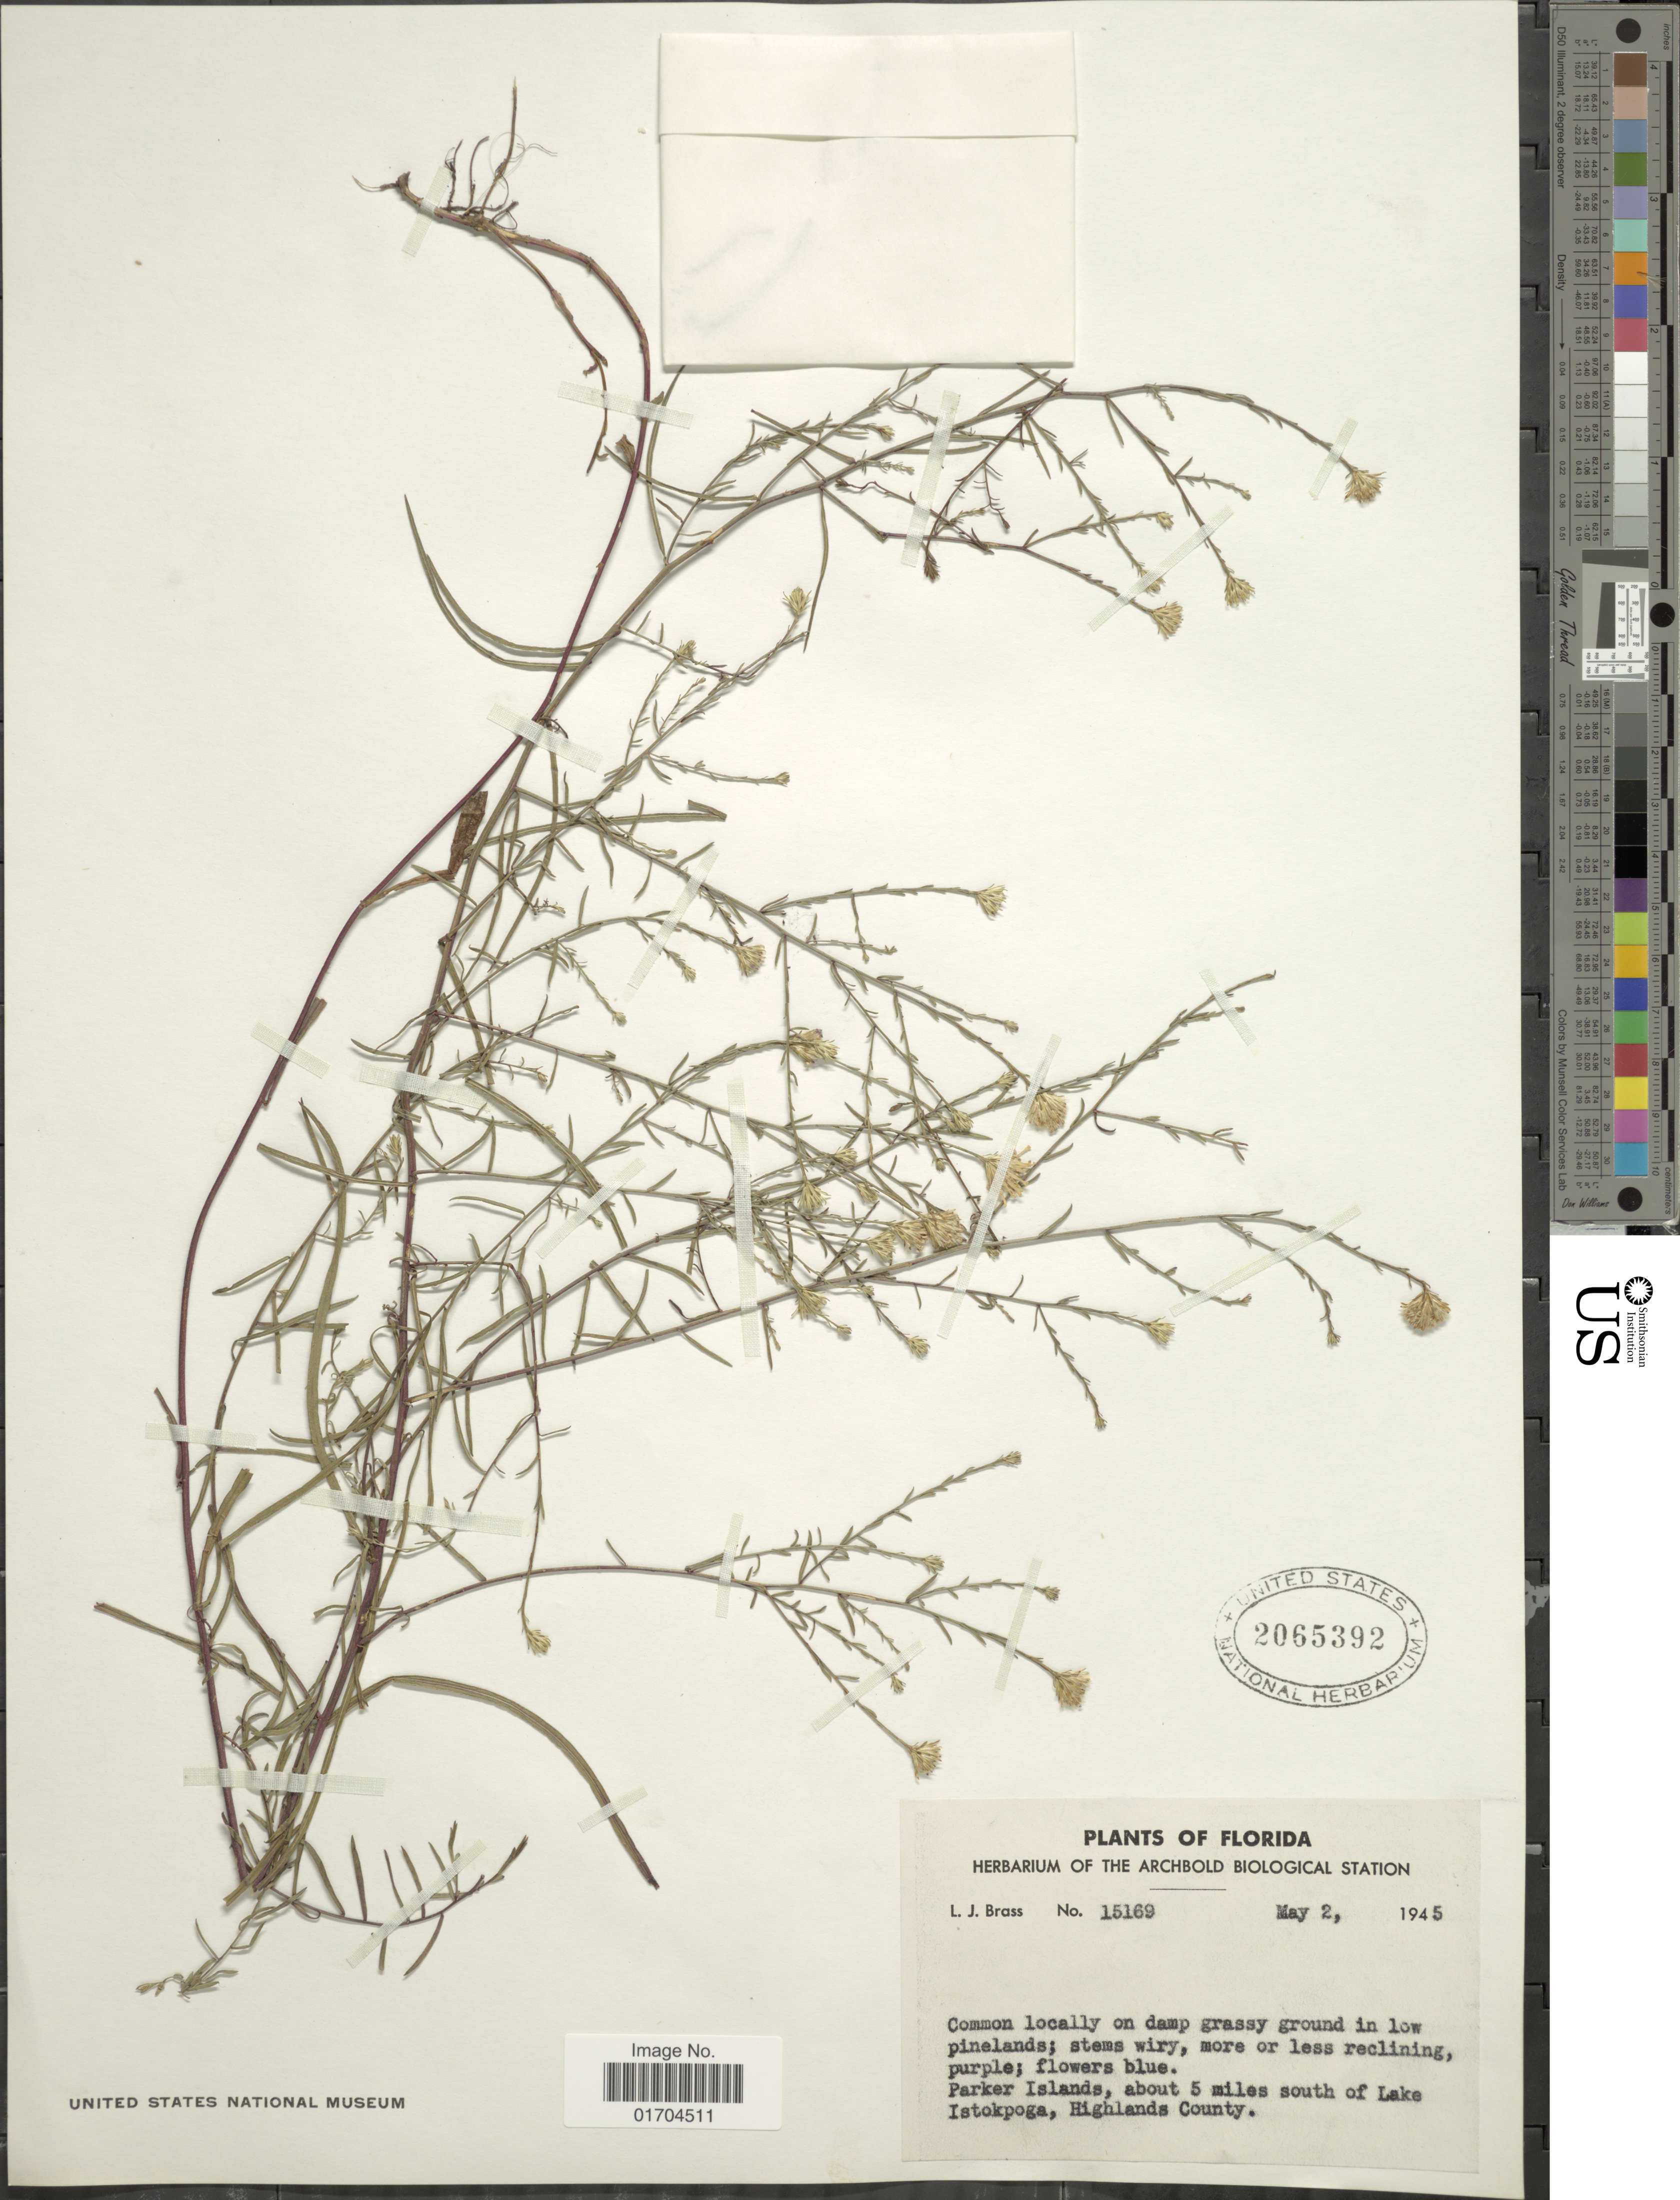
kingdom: Plantae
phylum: Tracheophyta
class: Magnoliopsida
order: Asterales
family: Asteraceae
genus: Symphyotrichum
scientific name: Symphyotrichum sp.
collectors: L. J. Brass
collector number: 15169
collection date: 1945-05-02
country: United States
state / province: Florida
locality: Parker Islands, about 5 miles south of Lake Istokpoga, Highlands County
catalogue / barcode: US 2065392